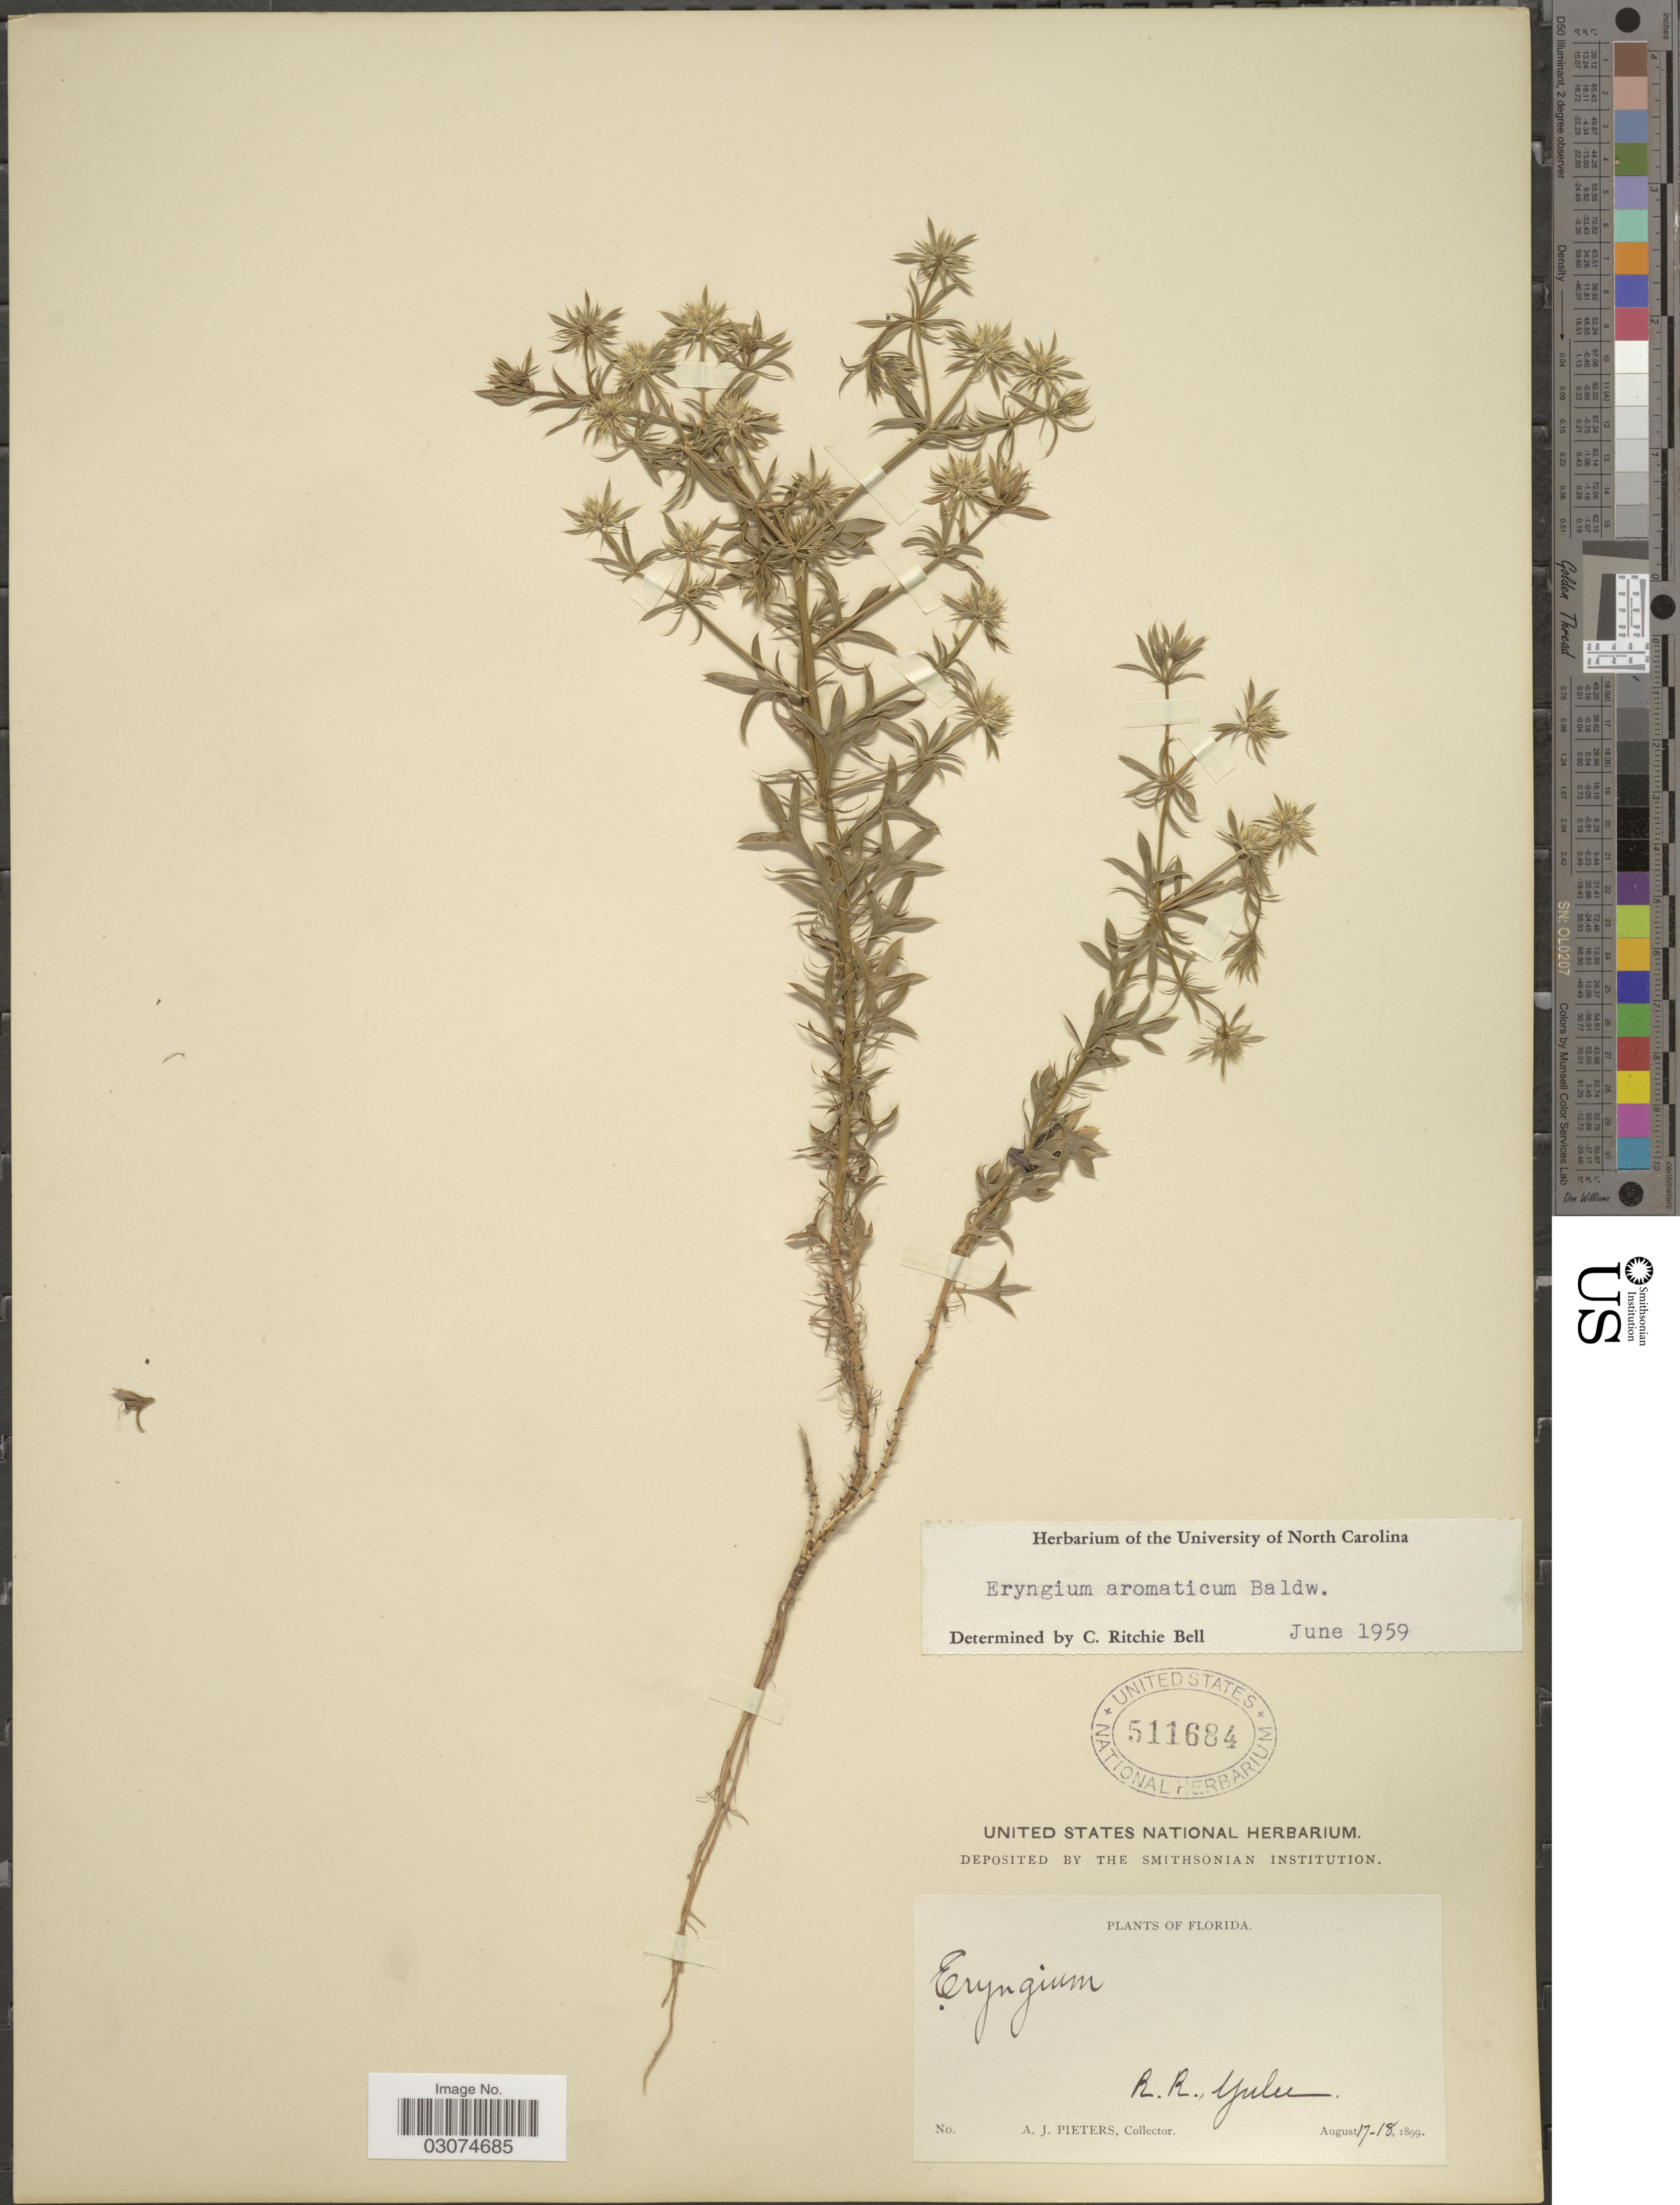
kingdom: Plantae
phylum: Tracheophyta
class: Magnoliopsida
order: Apiales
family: Apiaceae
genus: Eryngium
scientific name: Eryngium aromaticum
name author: Baldwin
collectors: A. Pieters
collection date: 1899-08-17/1899-08-18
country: United States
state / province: Florida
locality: R. R., Yulee.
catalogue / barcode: US 511684